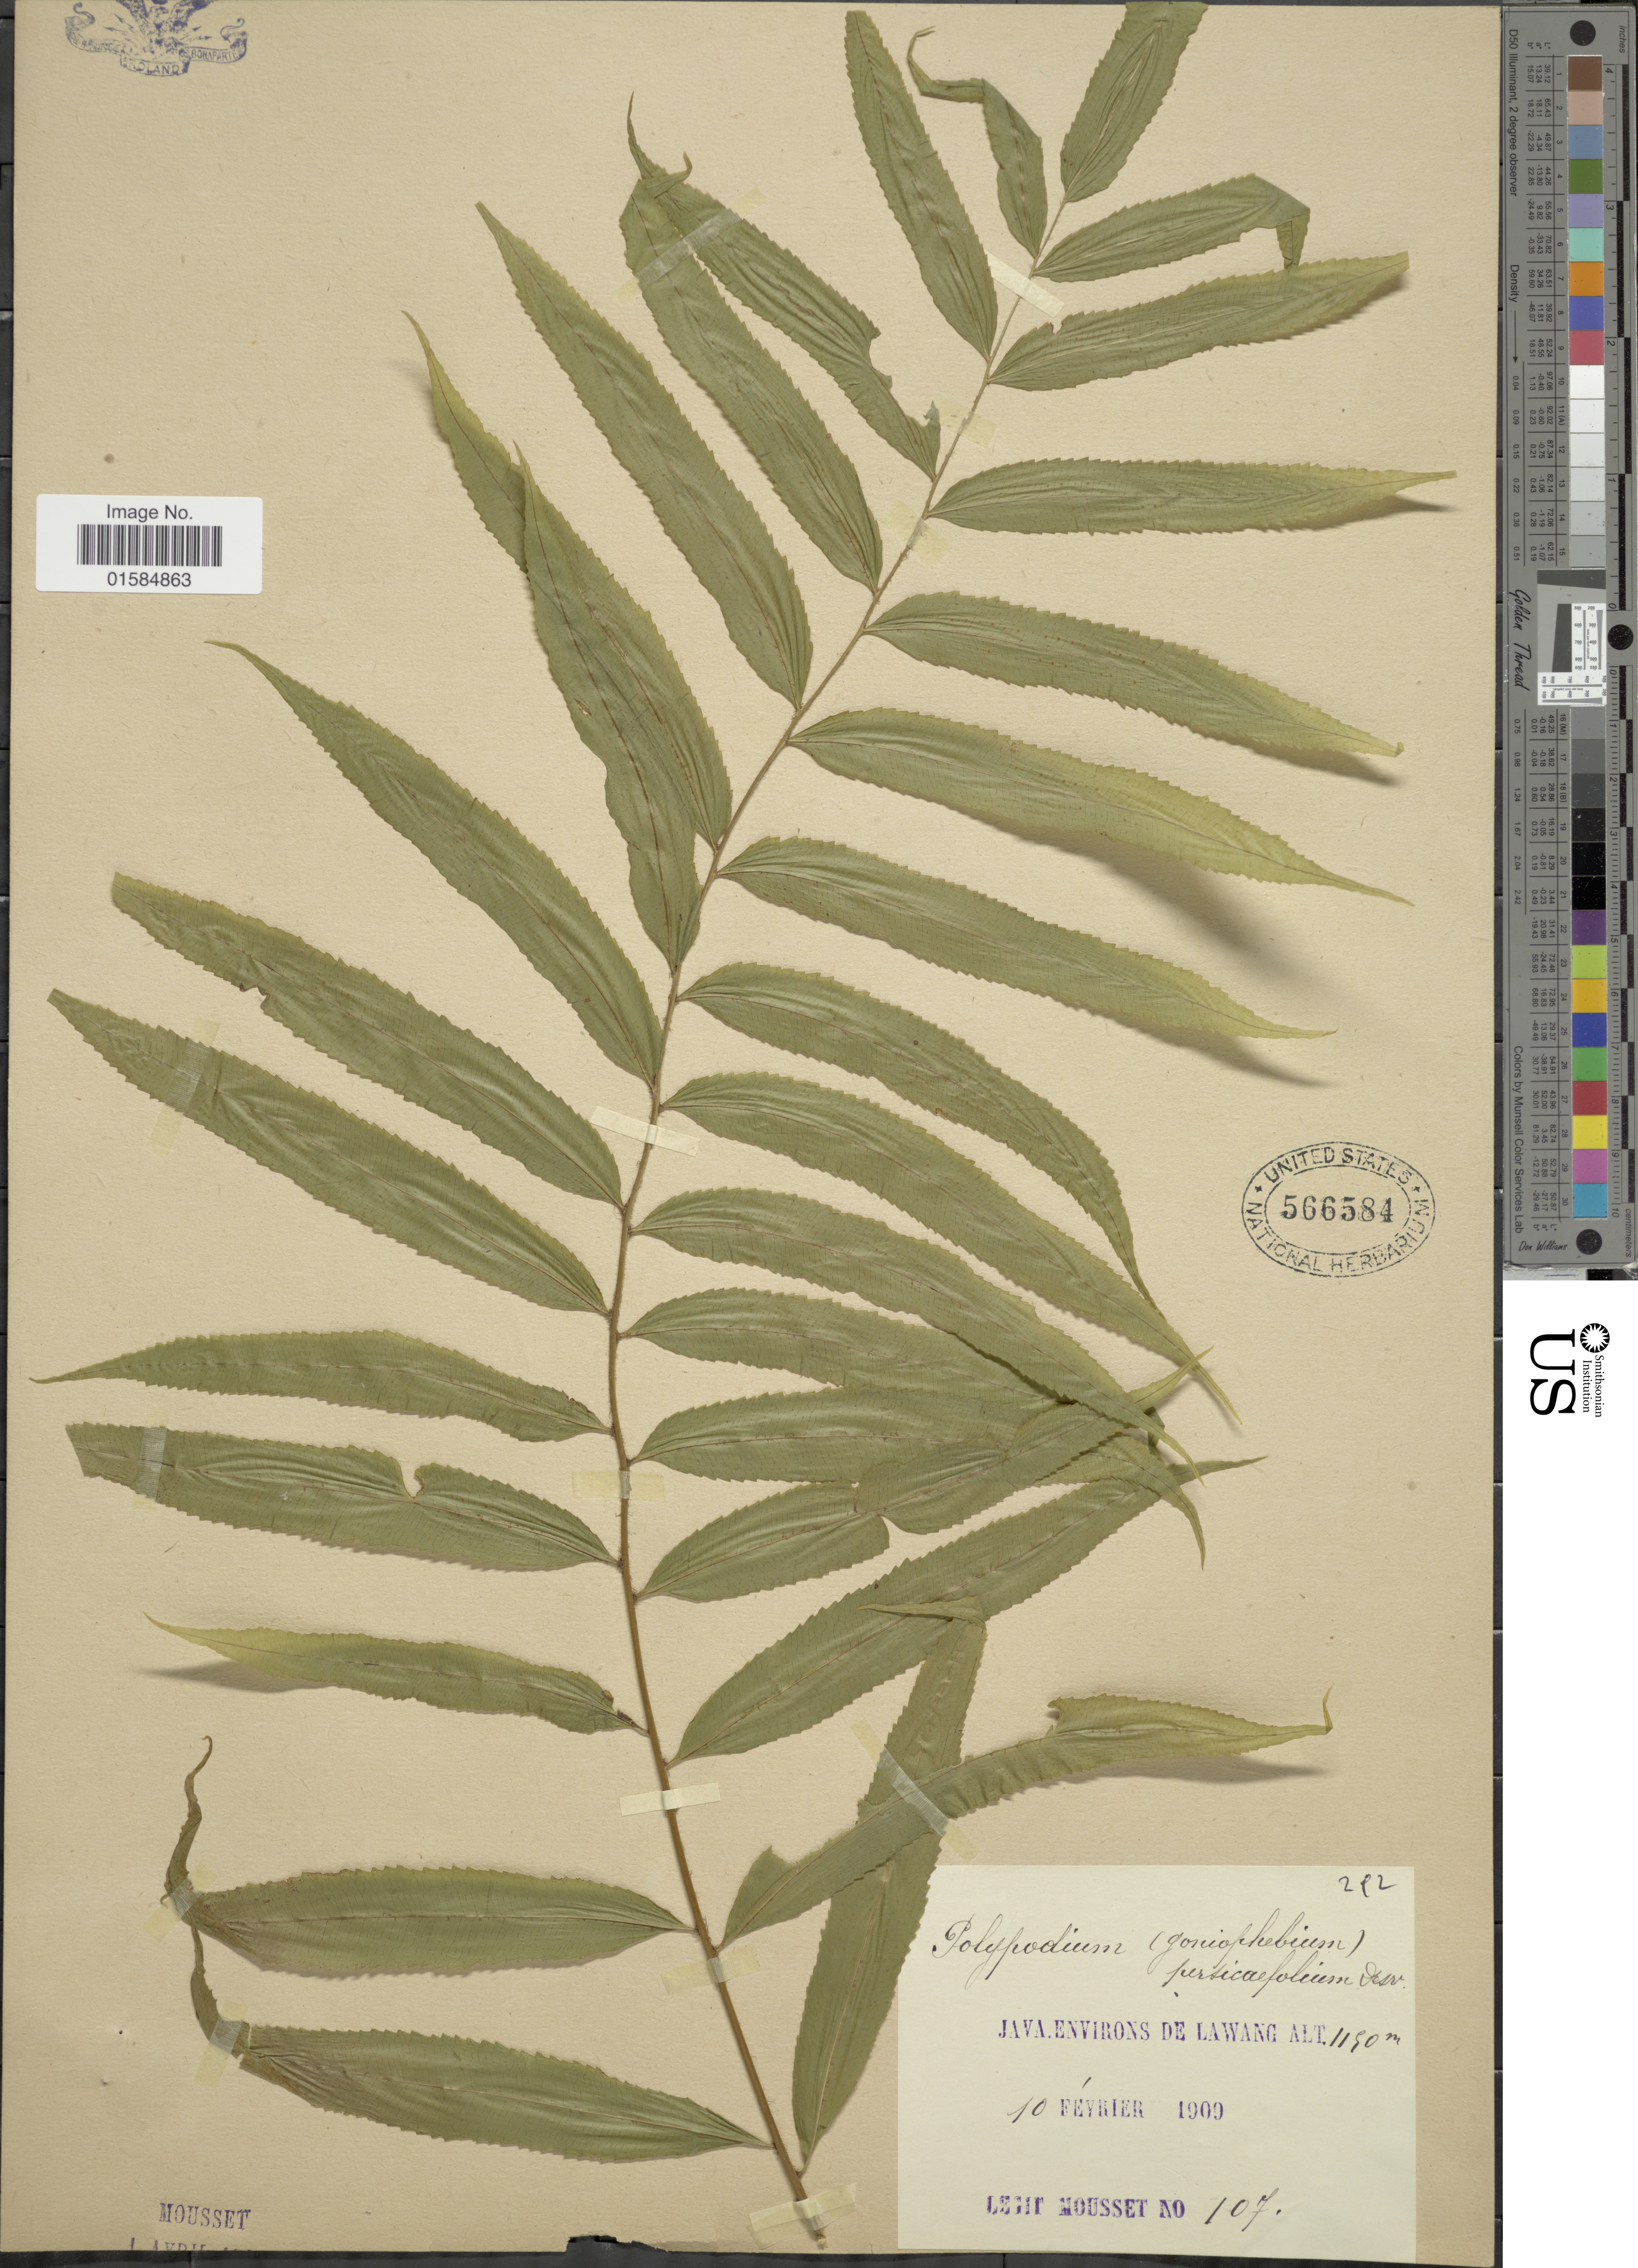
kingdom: Plantae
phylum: Tracheophyta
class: Polypodiopsida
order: Polypodiales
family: Polypodiaceae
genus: Goniophlebium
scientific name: Goniophlebium persicifolium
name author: (Desv.) Bedd.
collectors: Mousset, --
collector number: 107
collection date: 1909-02-10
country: Indonesia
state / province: Java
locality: Java environs de Lawang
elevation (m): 1150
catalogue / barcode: US 566584